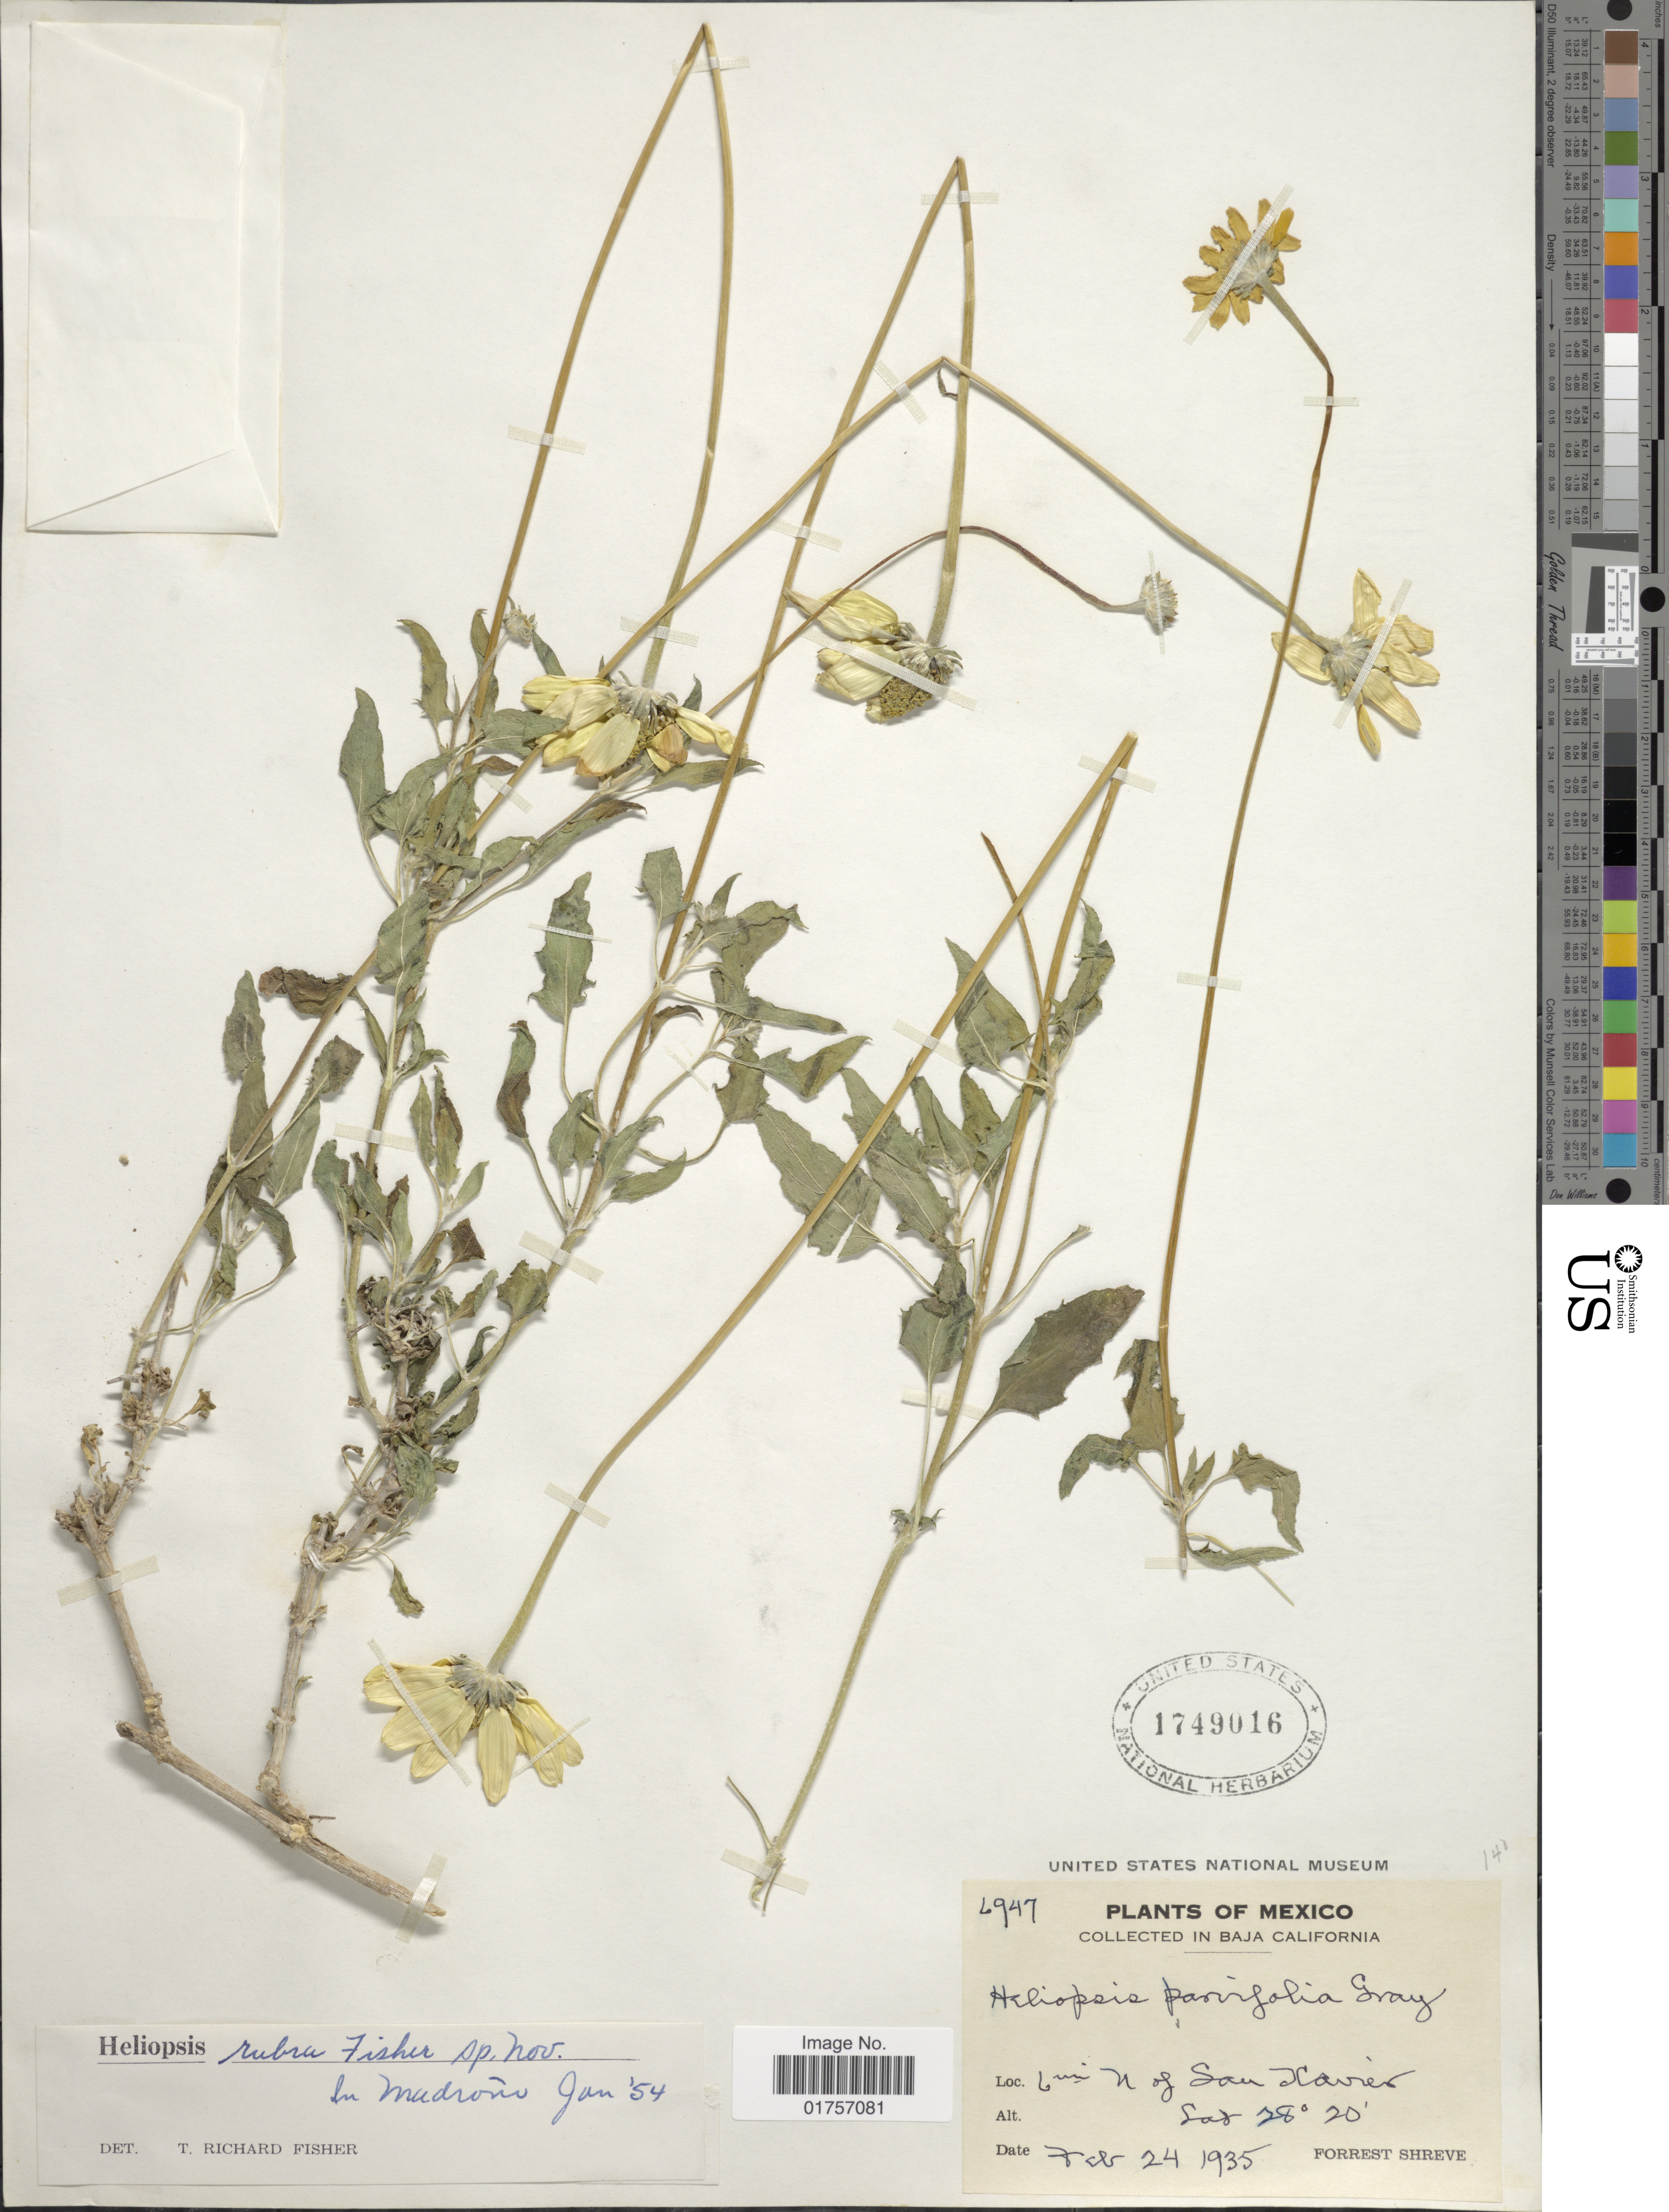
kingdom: Plantae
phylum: Tracheophyta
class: Magnoliopsida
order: Asterales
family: Asteraceae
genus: Heliopsis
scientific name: Heliopsis rubra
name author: T.R. Fisher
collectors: F. Shreve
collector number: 6947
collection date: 1935-02-24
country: Mexico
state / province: Baja California Sur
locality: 6 mi N of San Javier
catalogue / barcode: US 1749016